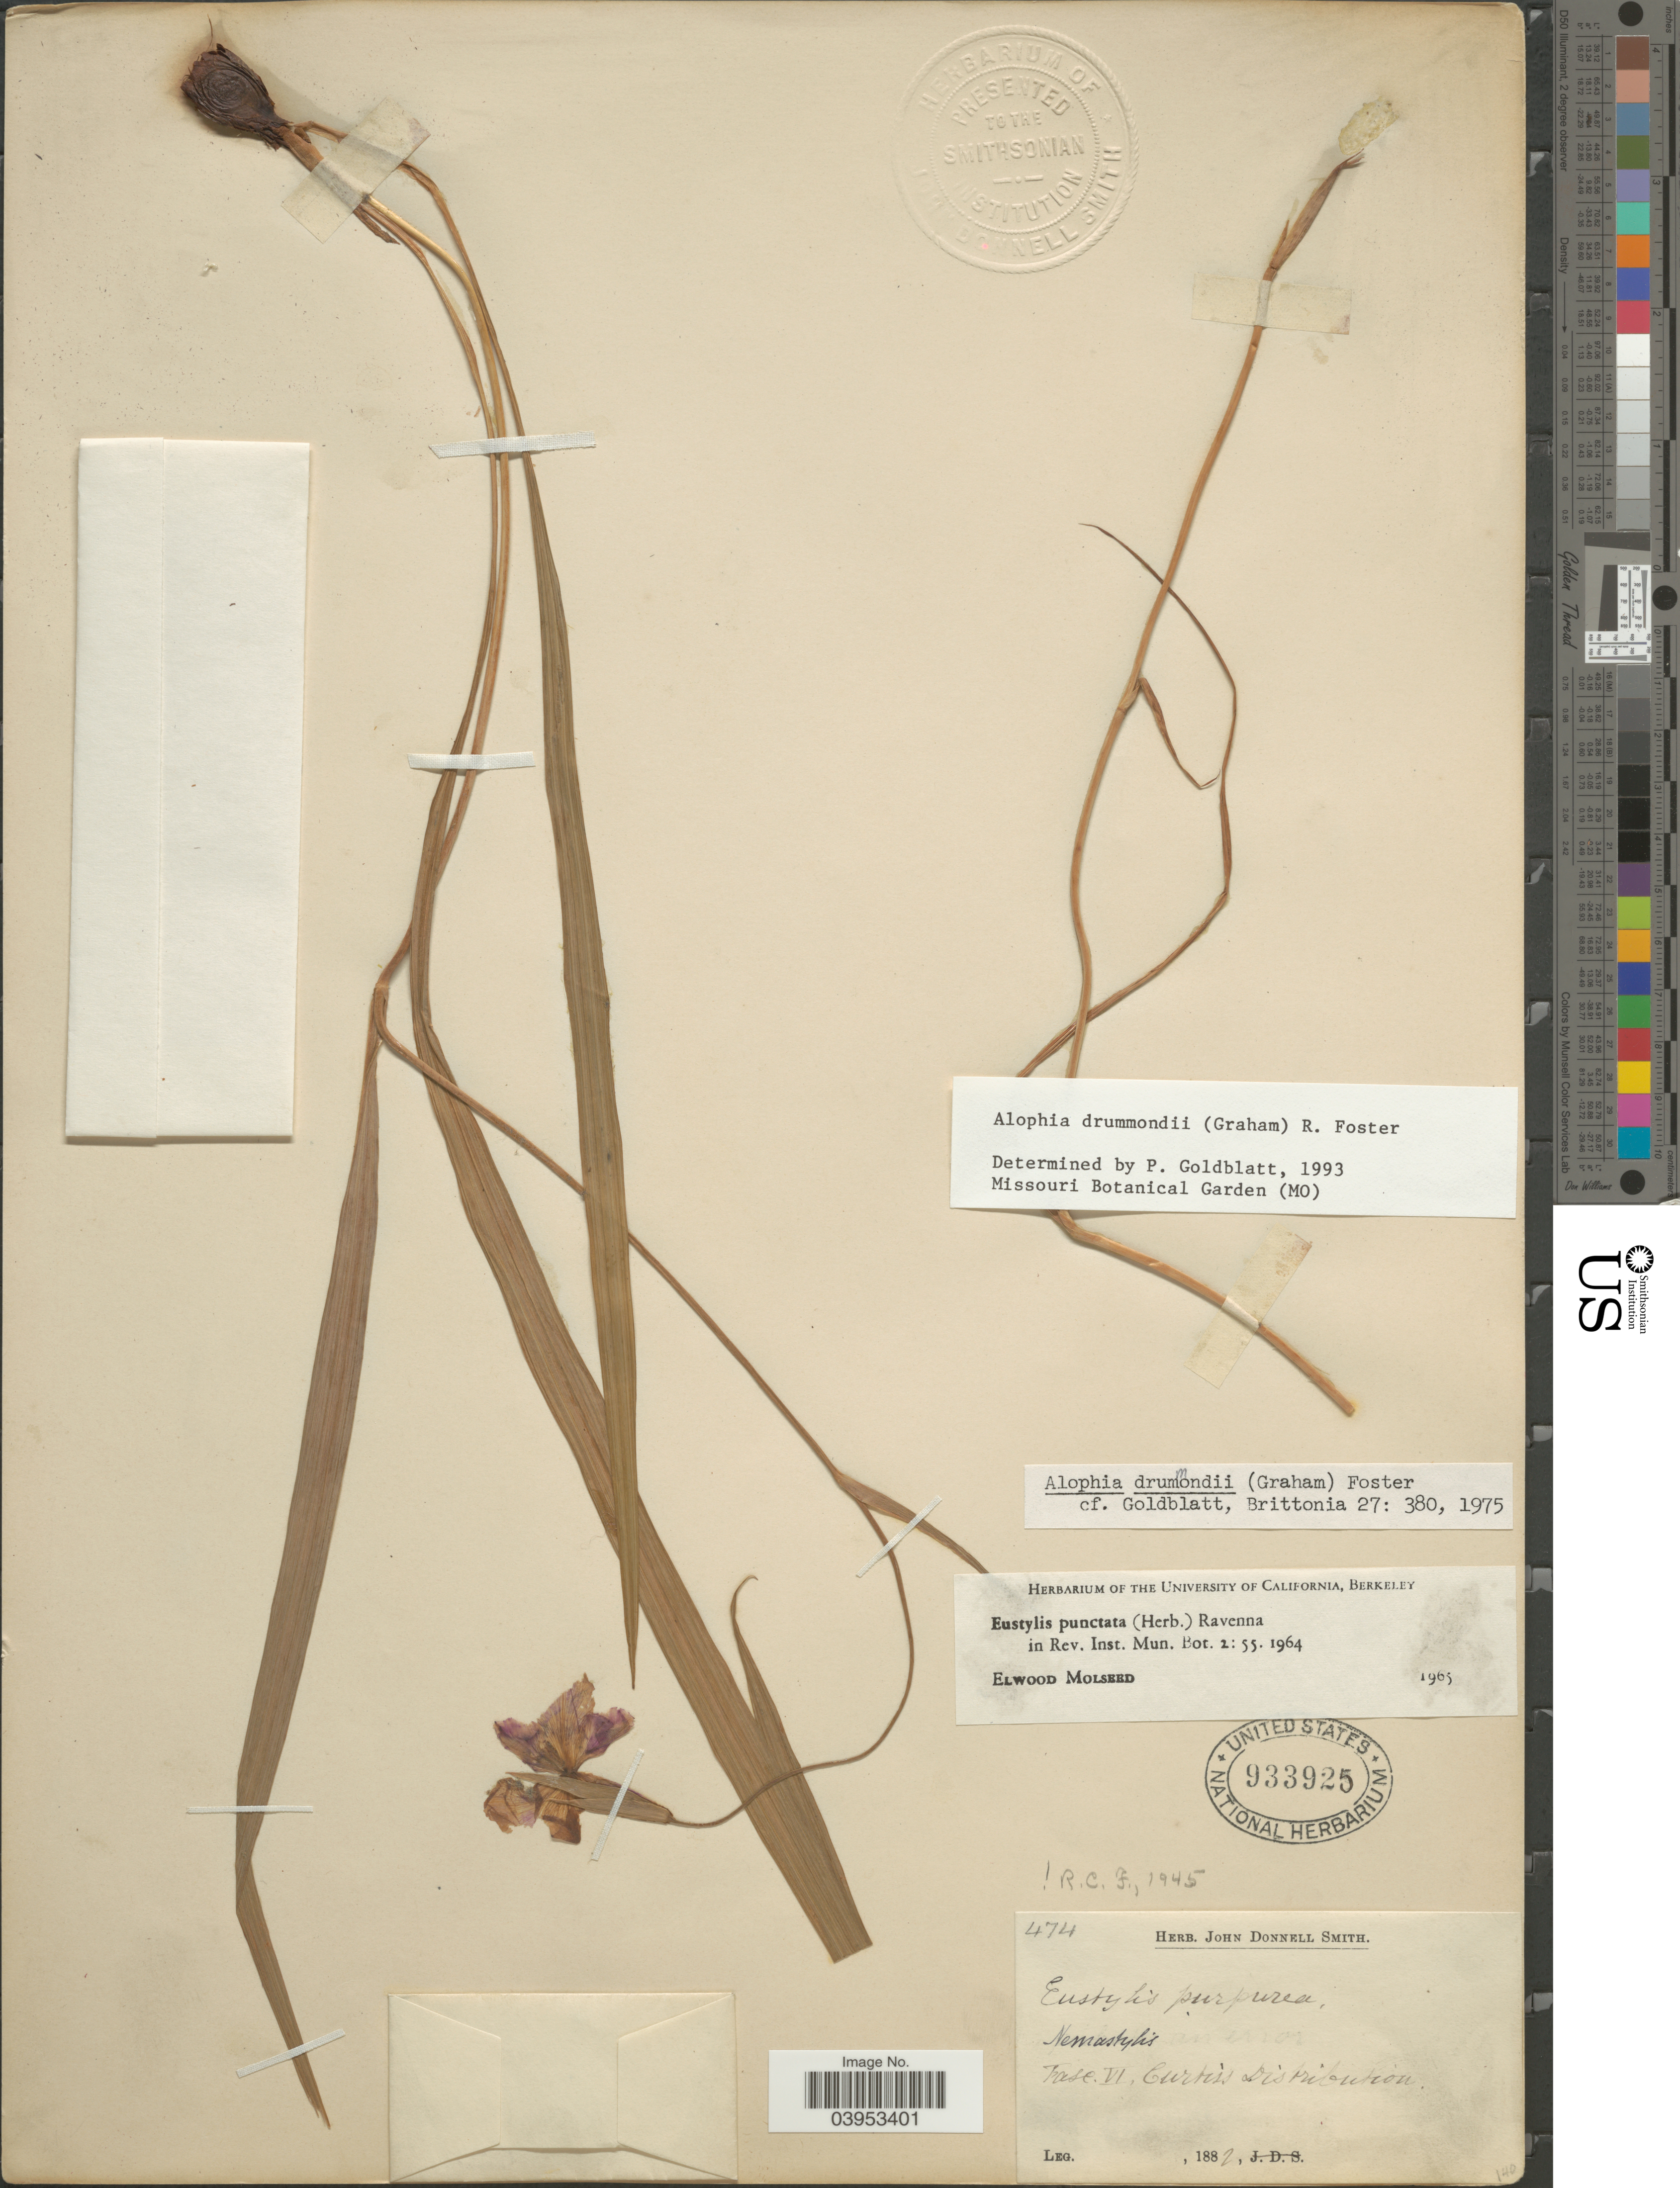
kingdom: Plantae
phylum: Tracheophyta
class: Liliopsida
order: Asparagales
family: Iridaceae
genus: Alophia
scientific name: Alophia drummondii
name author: (Graham) R.C. Foster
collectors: ex Herb. John Donnell Smith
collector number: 474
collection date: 1882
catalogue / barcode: US 933925